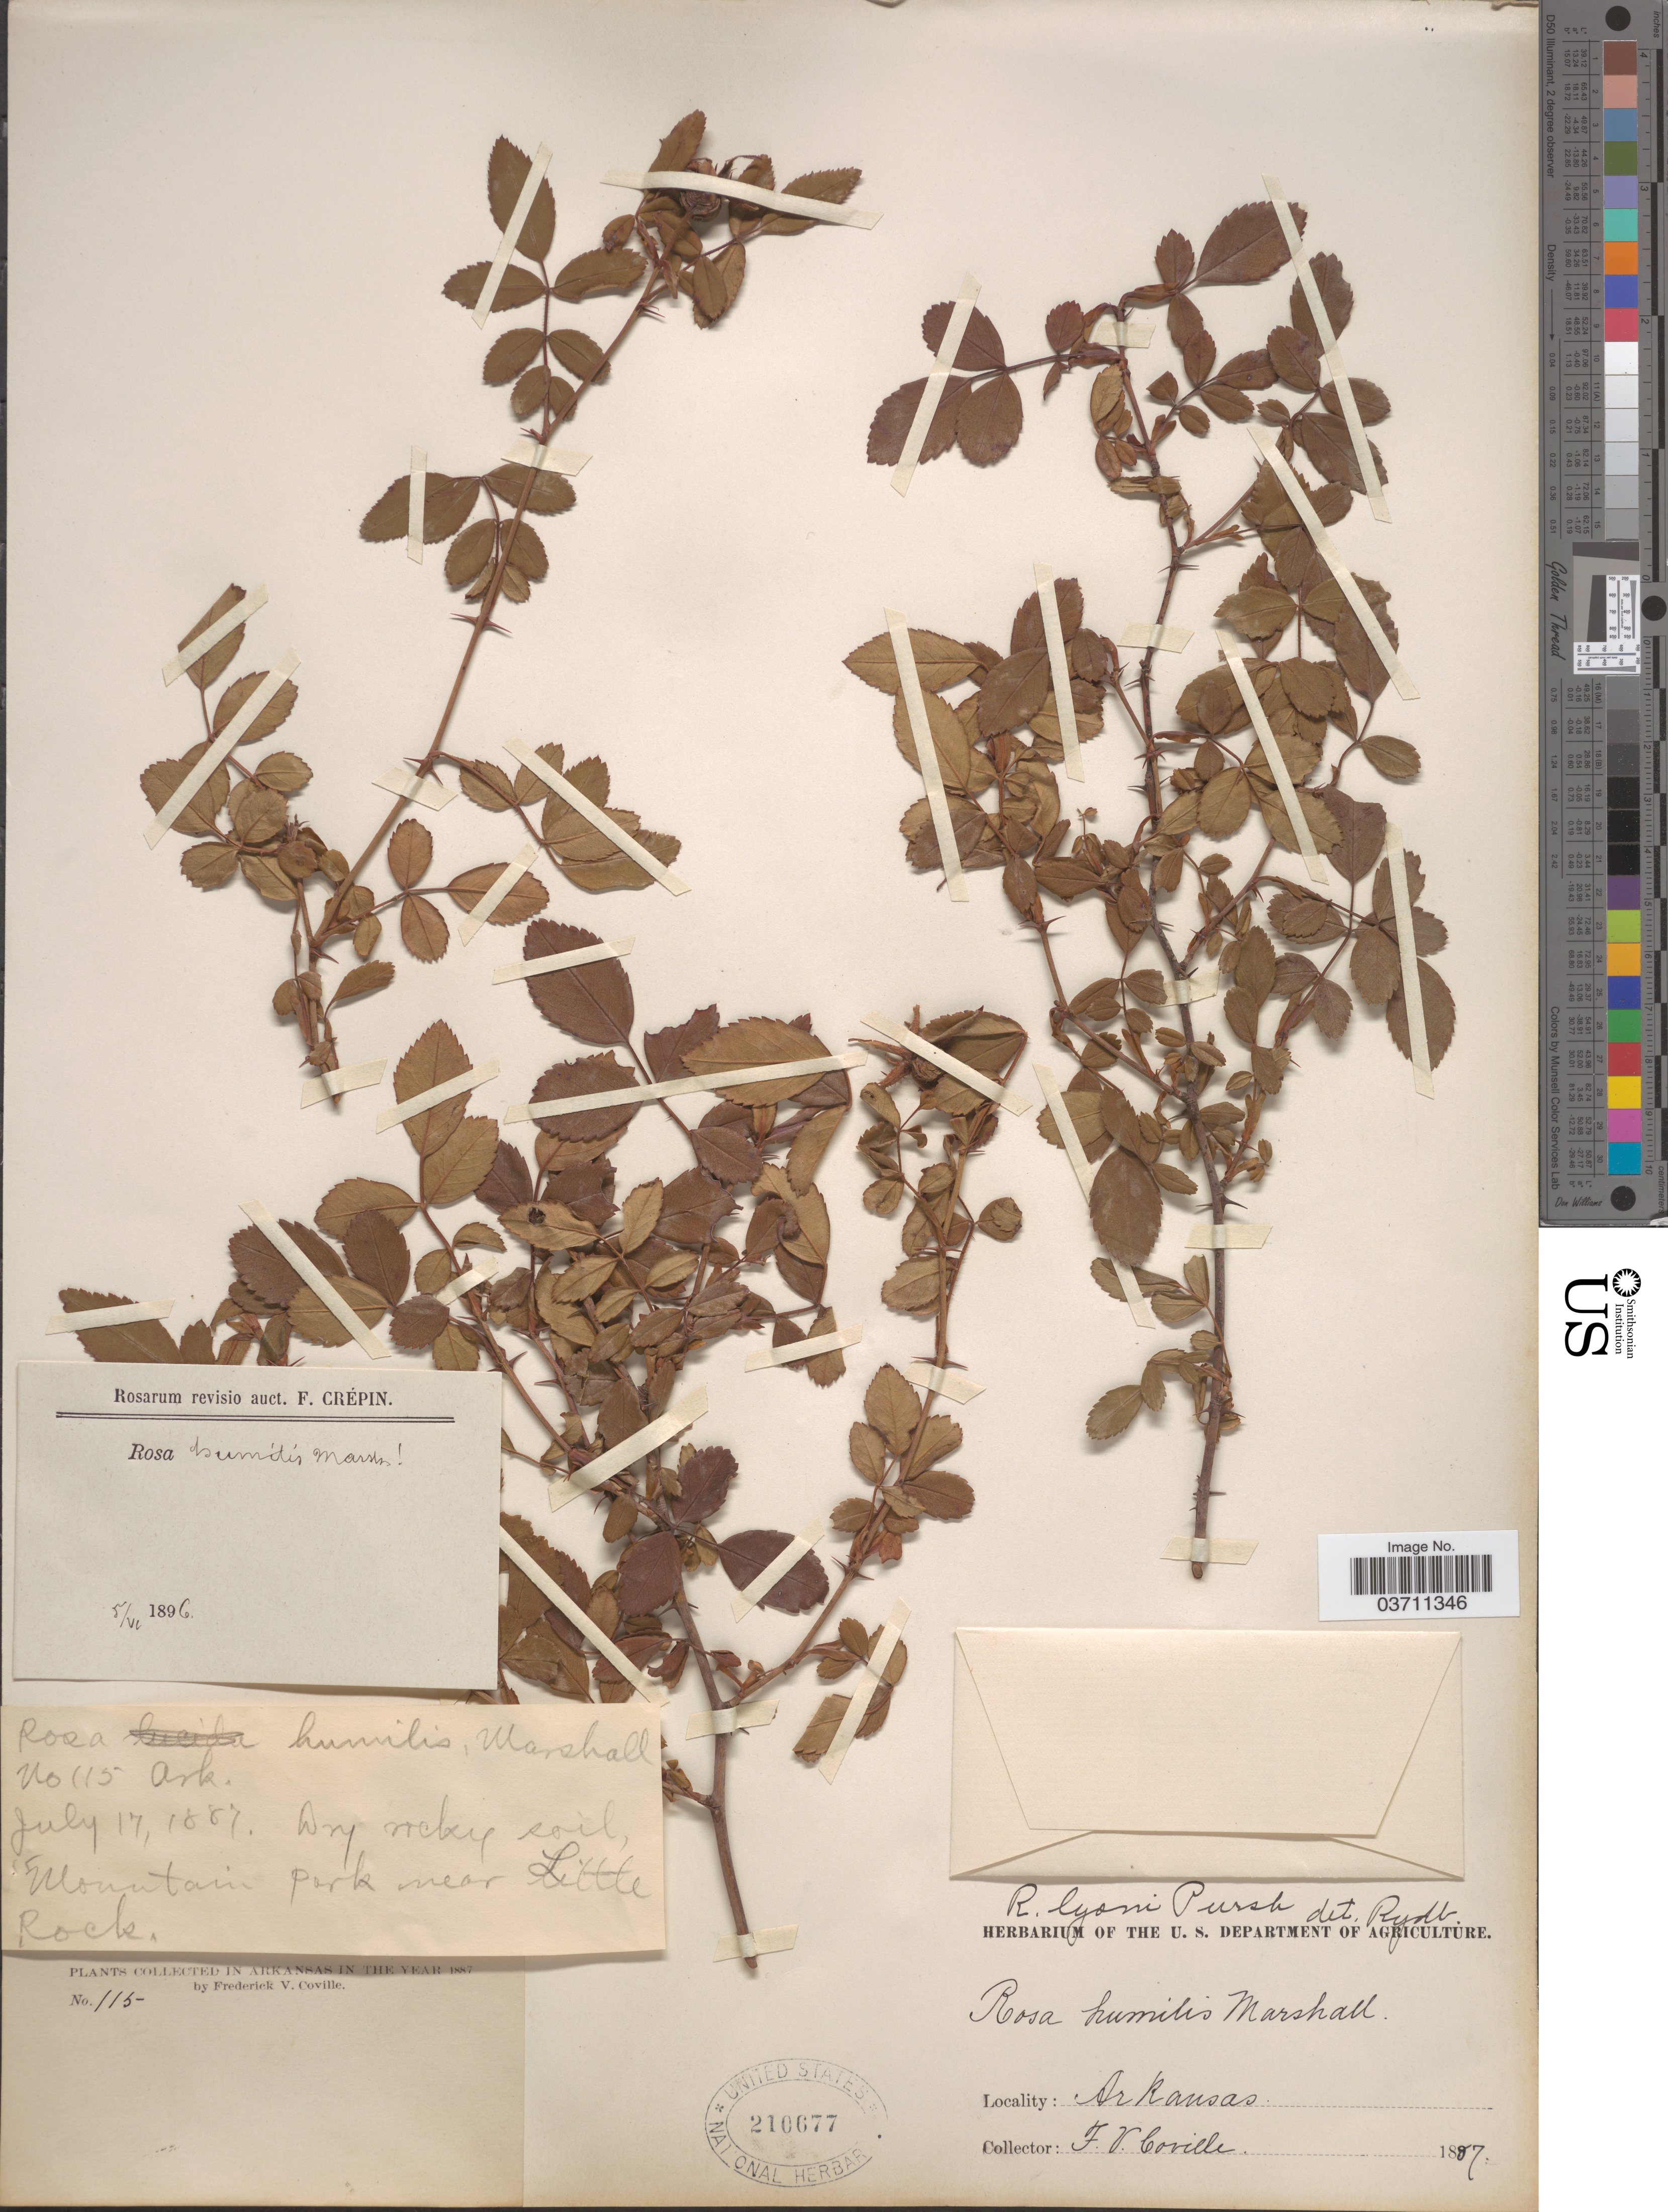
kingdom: Plantae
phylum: Tracheophyta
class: Magnoliopsida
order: Rosales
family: Rosaceae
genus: Rosa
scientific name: Rosa lyoni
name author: Pursh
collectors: F. V. Coville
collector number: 115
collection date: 1887-07-17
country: United States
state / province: Arkansas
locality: Mountain Park near Little Rock.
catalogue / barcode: US 210677